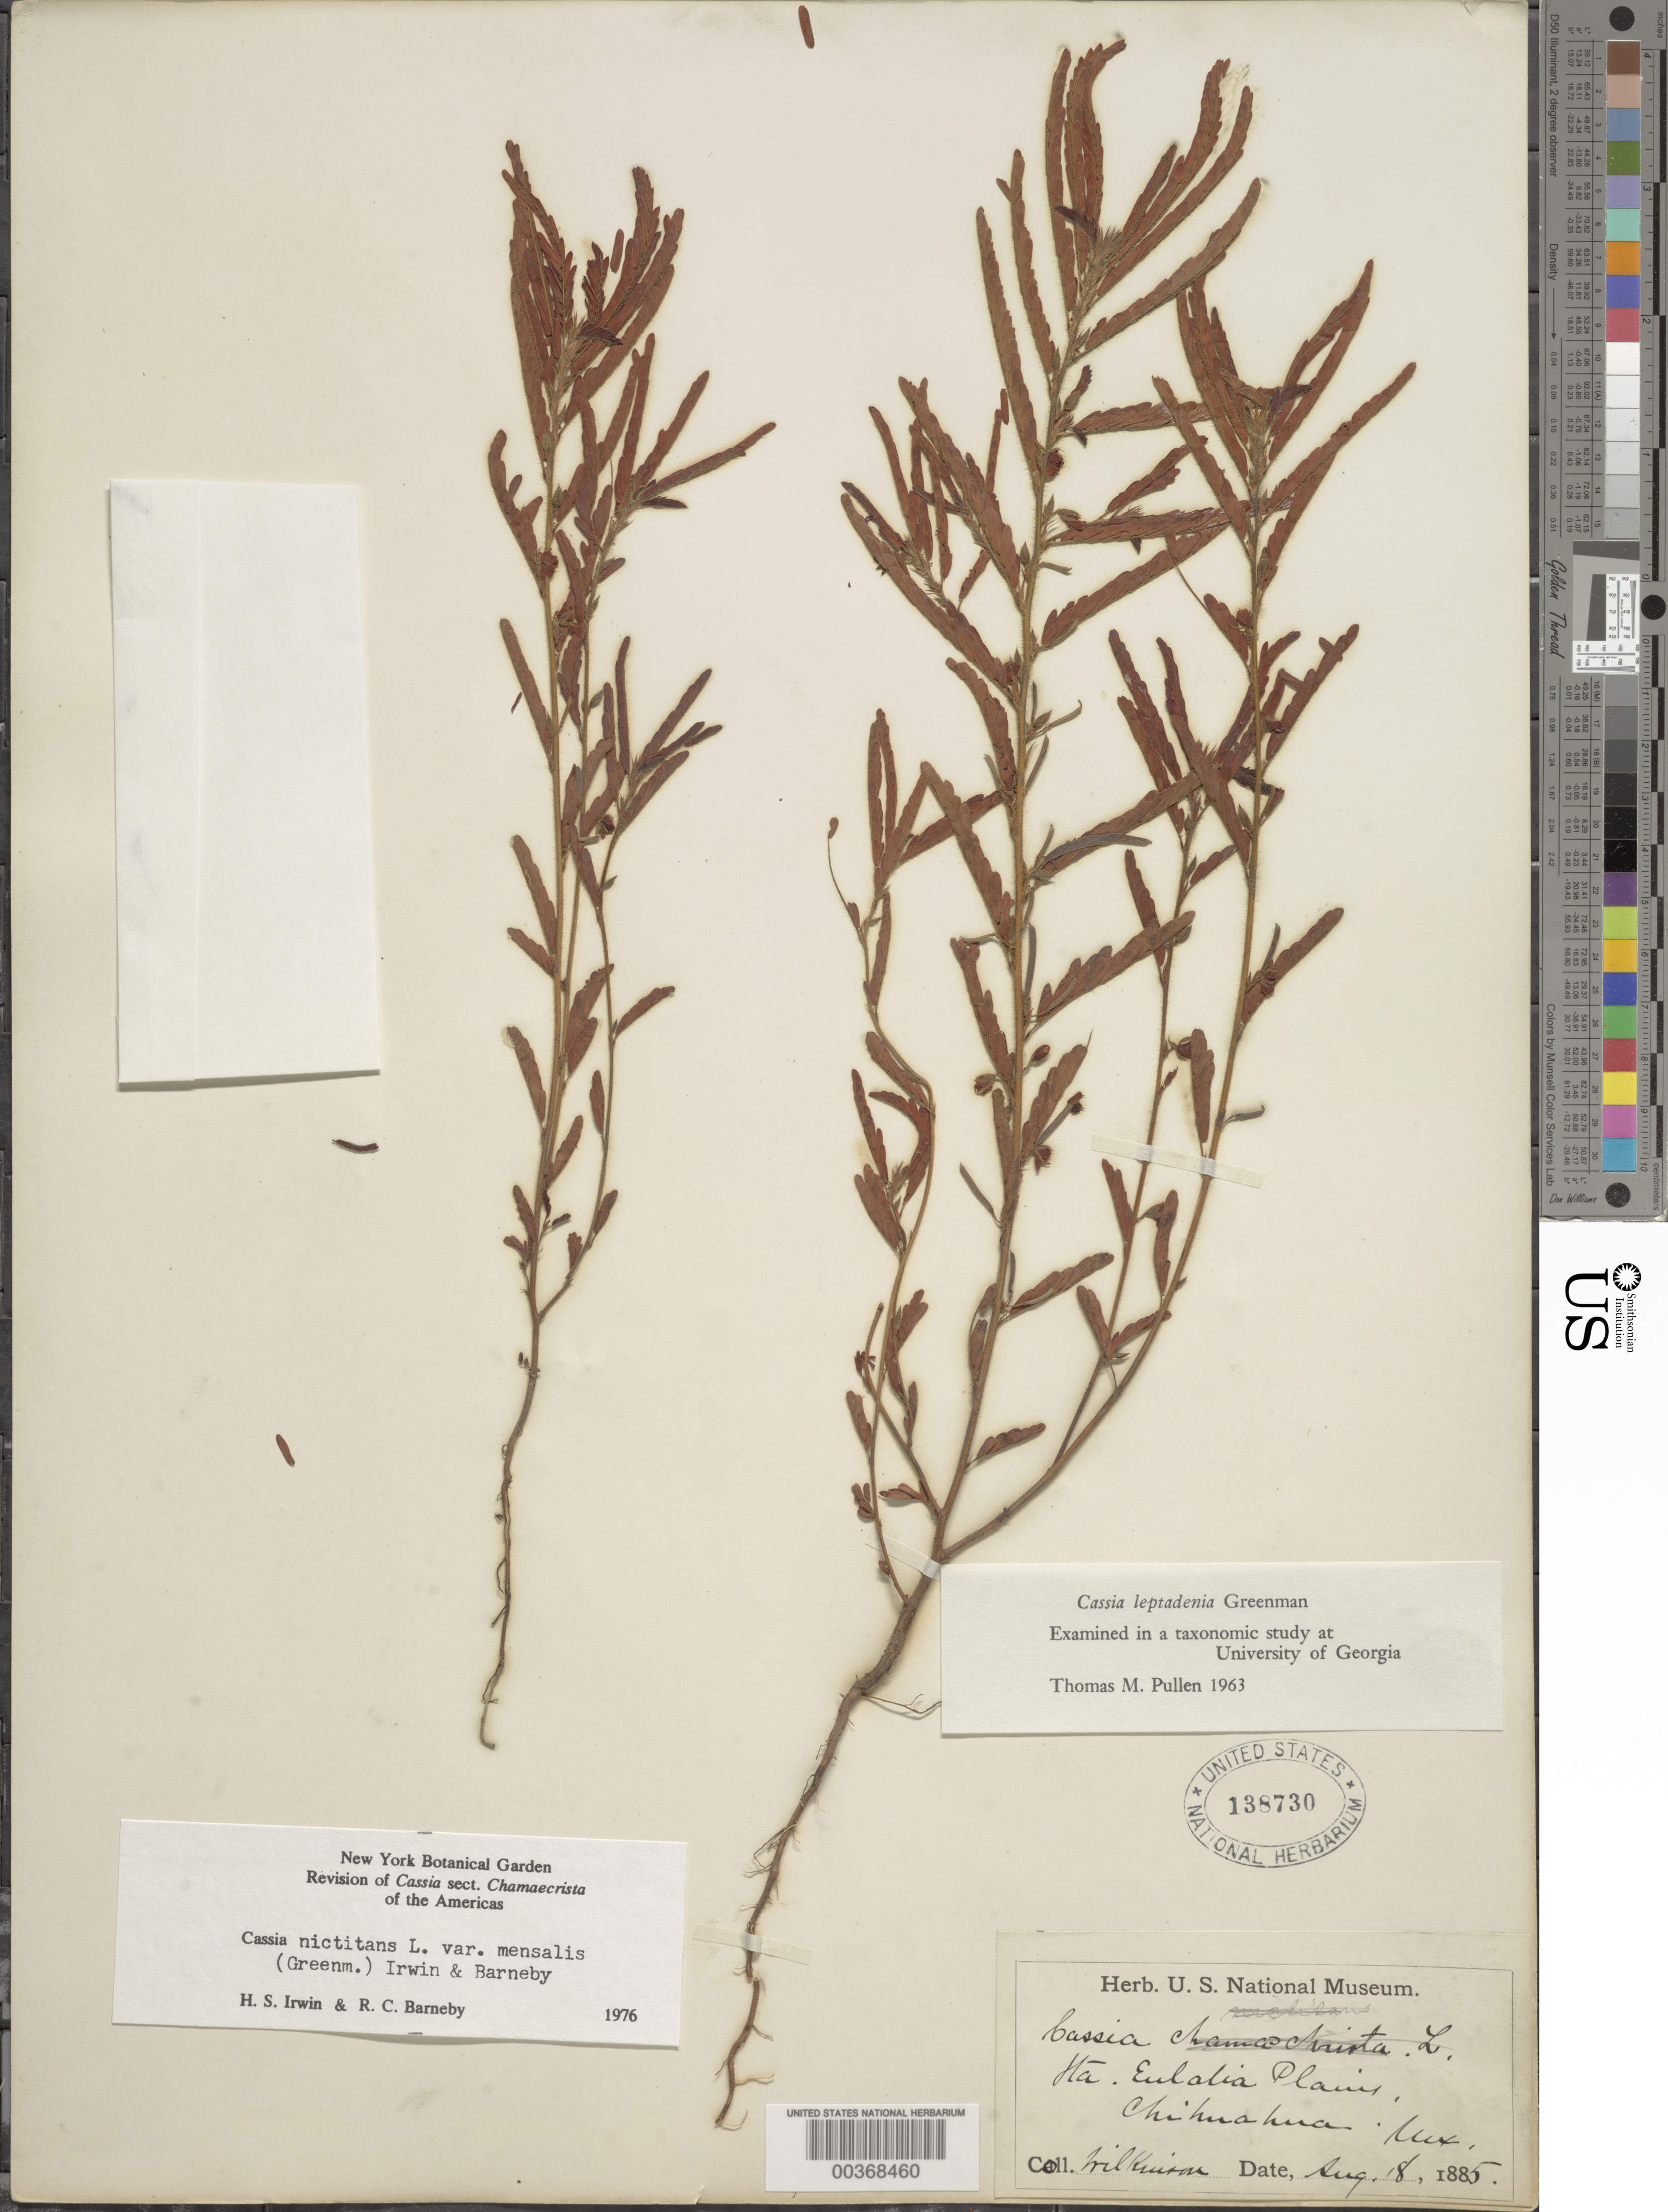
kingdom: Plantae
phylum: Tracheophyta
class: Magnoliopsida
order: Fabales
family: Fabaceae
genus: Chamaecrista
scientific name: Chamaecrista nictitans var. mensalis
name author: (Greenm.) H.S. Irwin & Barneby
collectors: Wilkinson, --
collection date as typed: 18 Aug 1885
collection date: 1885-08-18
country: Mexico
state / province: Chihuahua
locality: Sta. Eulalia plains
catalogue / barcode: US 138730